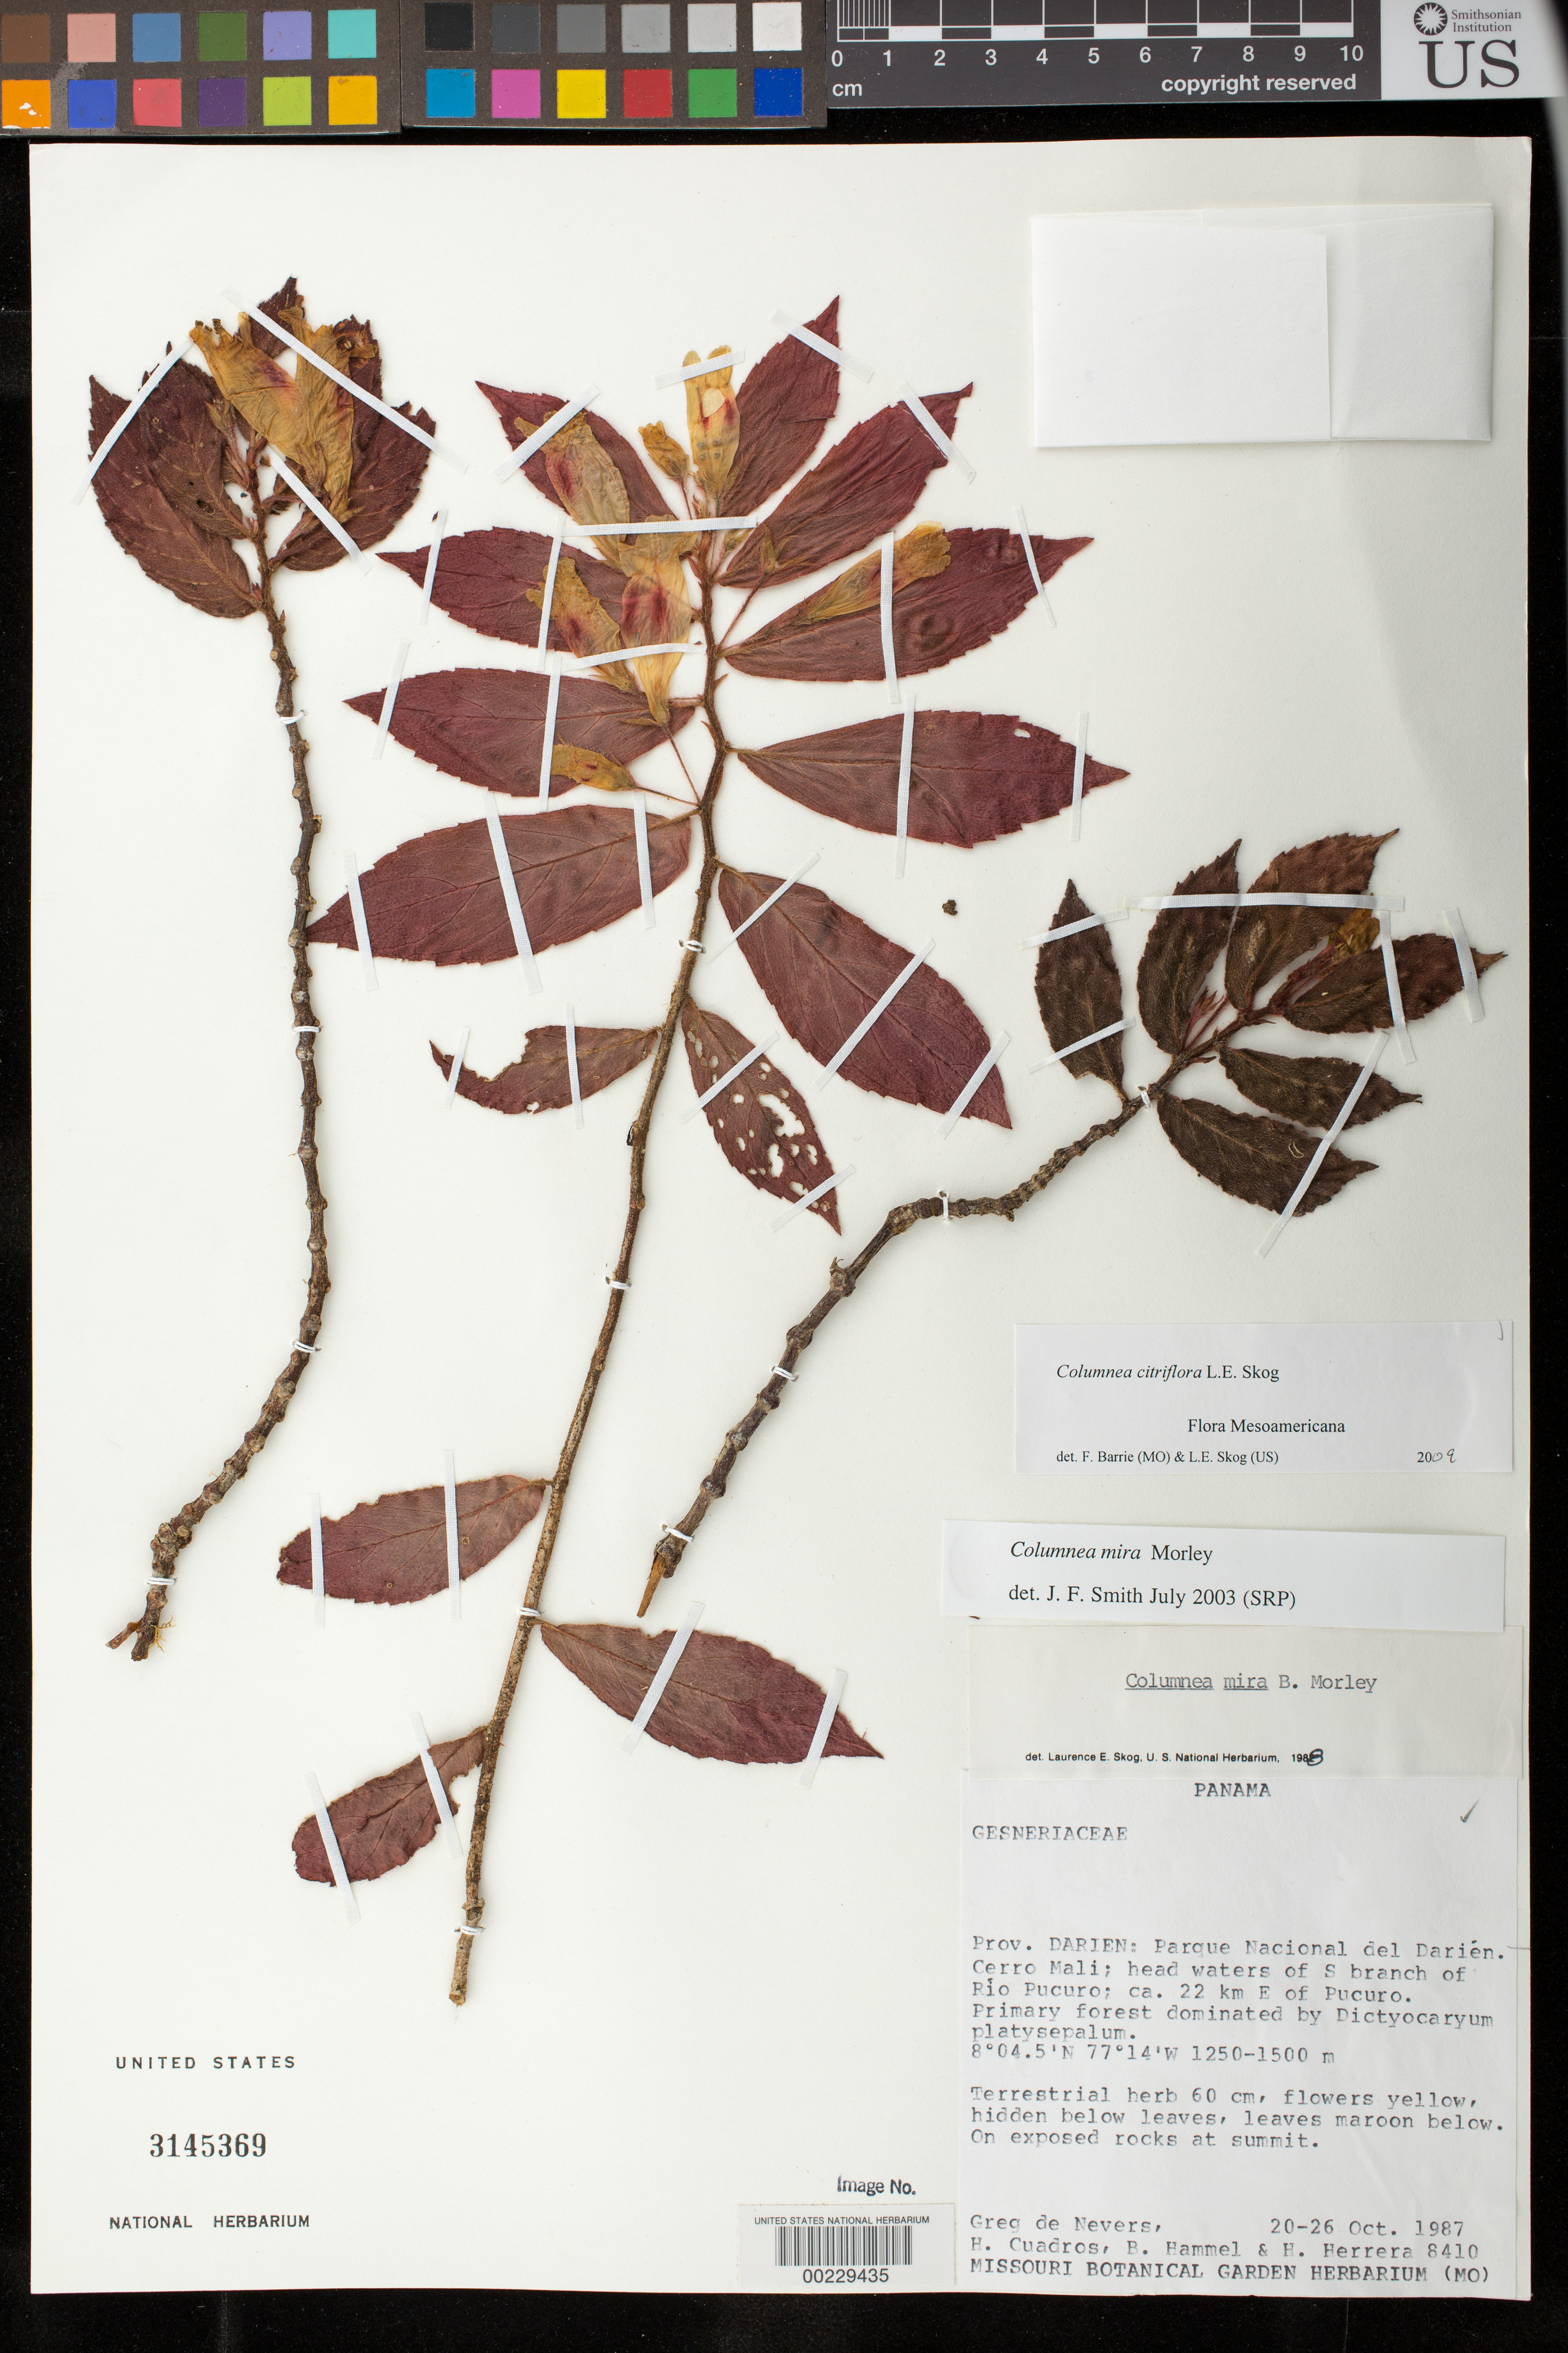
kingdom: Plantae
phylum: Tracheophyta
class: Magnoliopsida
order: Lamiales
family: Gesneriaceae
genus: Columnea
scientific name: Columnea citriflora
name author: L.E. Skog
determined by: Barrie, F. R.; Skog, Laurence E.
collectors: G. C. de Nevers, H. Cuadros, B. Hammel & H. Herrera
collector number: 8410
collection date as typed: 20-26 Oct 1987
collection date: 1987-10-20/1987-10-26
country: Panama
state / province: Darién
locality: Parque Nacional del Darien, Cerro Mali, head waters of S branch of Rio Pucuro, ca 22 km E of Pucuro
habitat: Primary forest dominated by Dictyocaryum platysepalum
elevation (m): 1250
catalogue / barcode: US 3145369